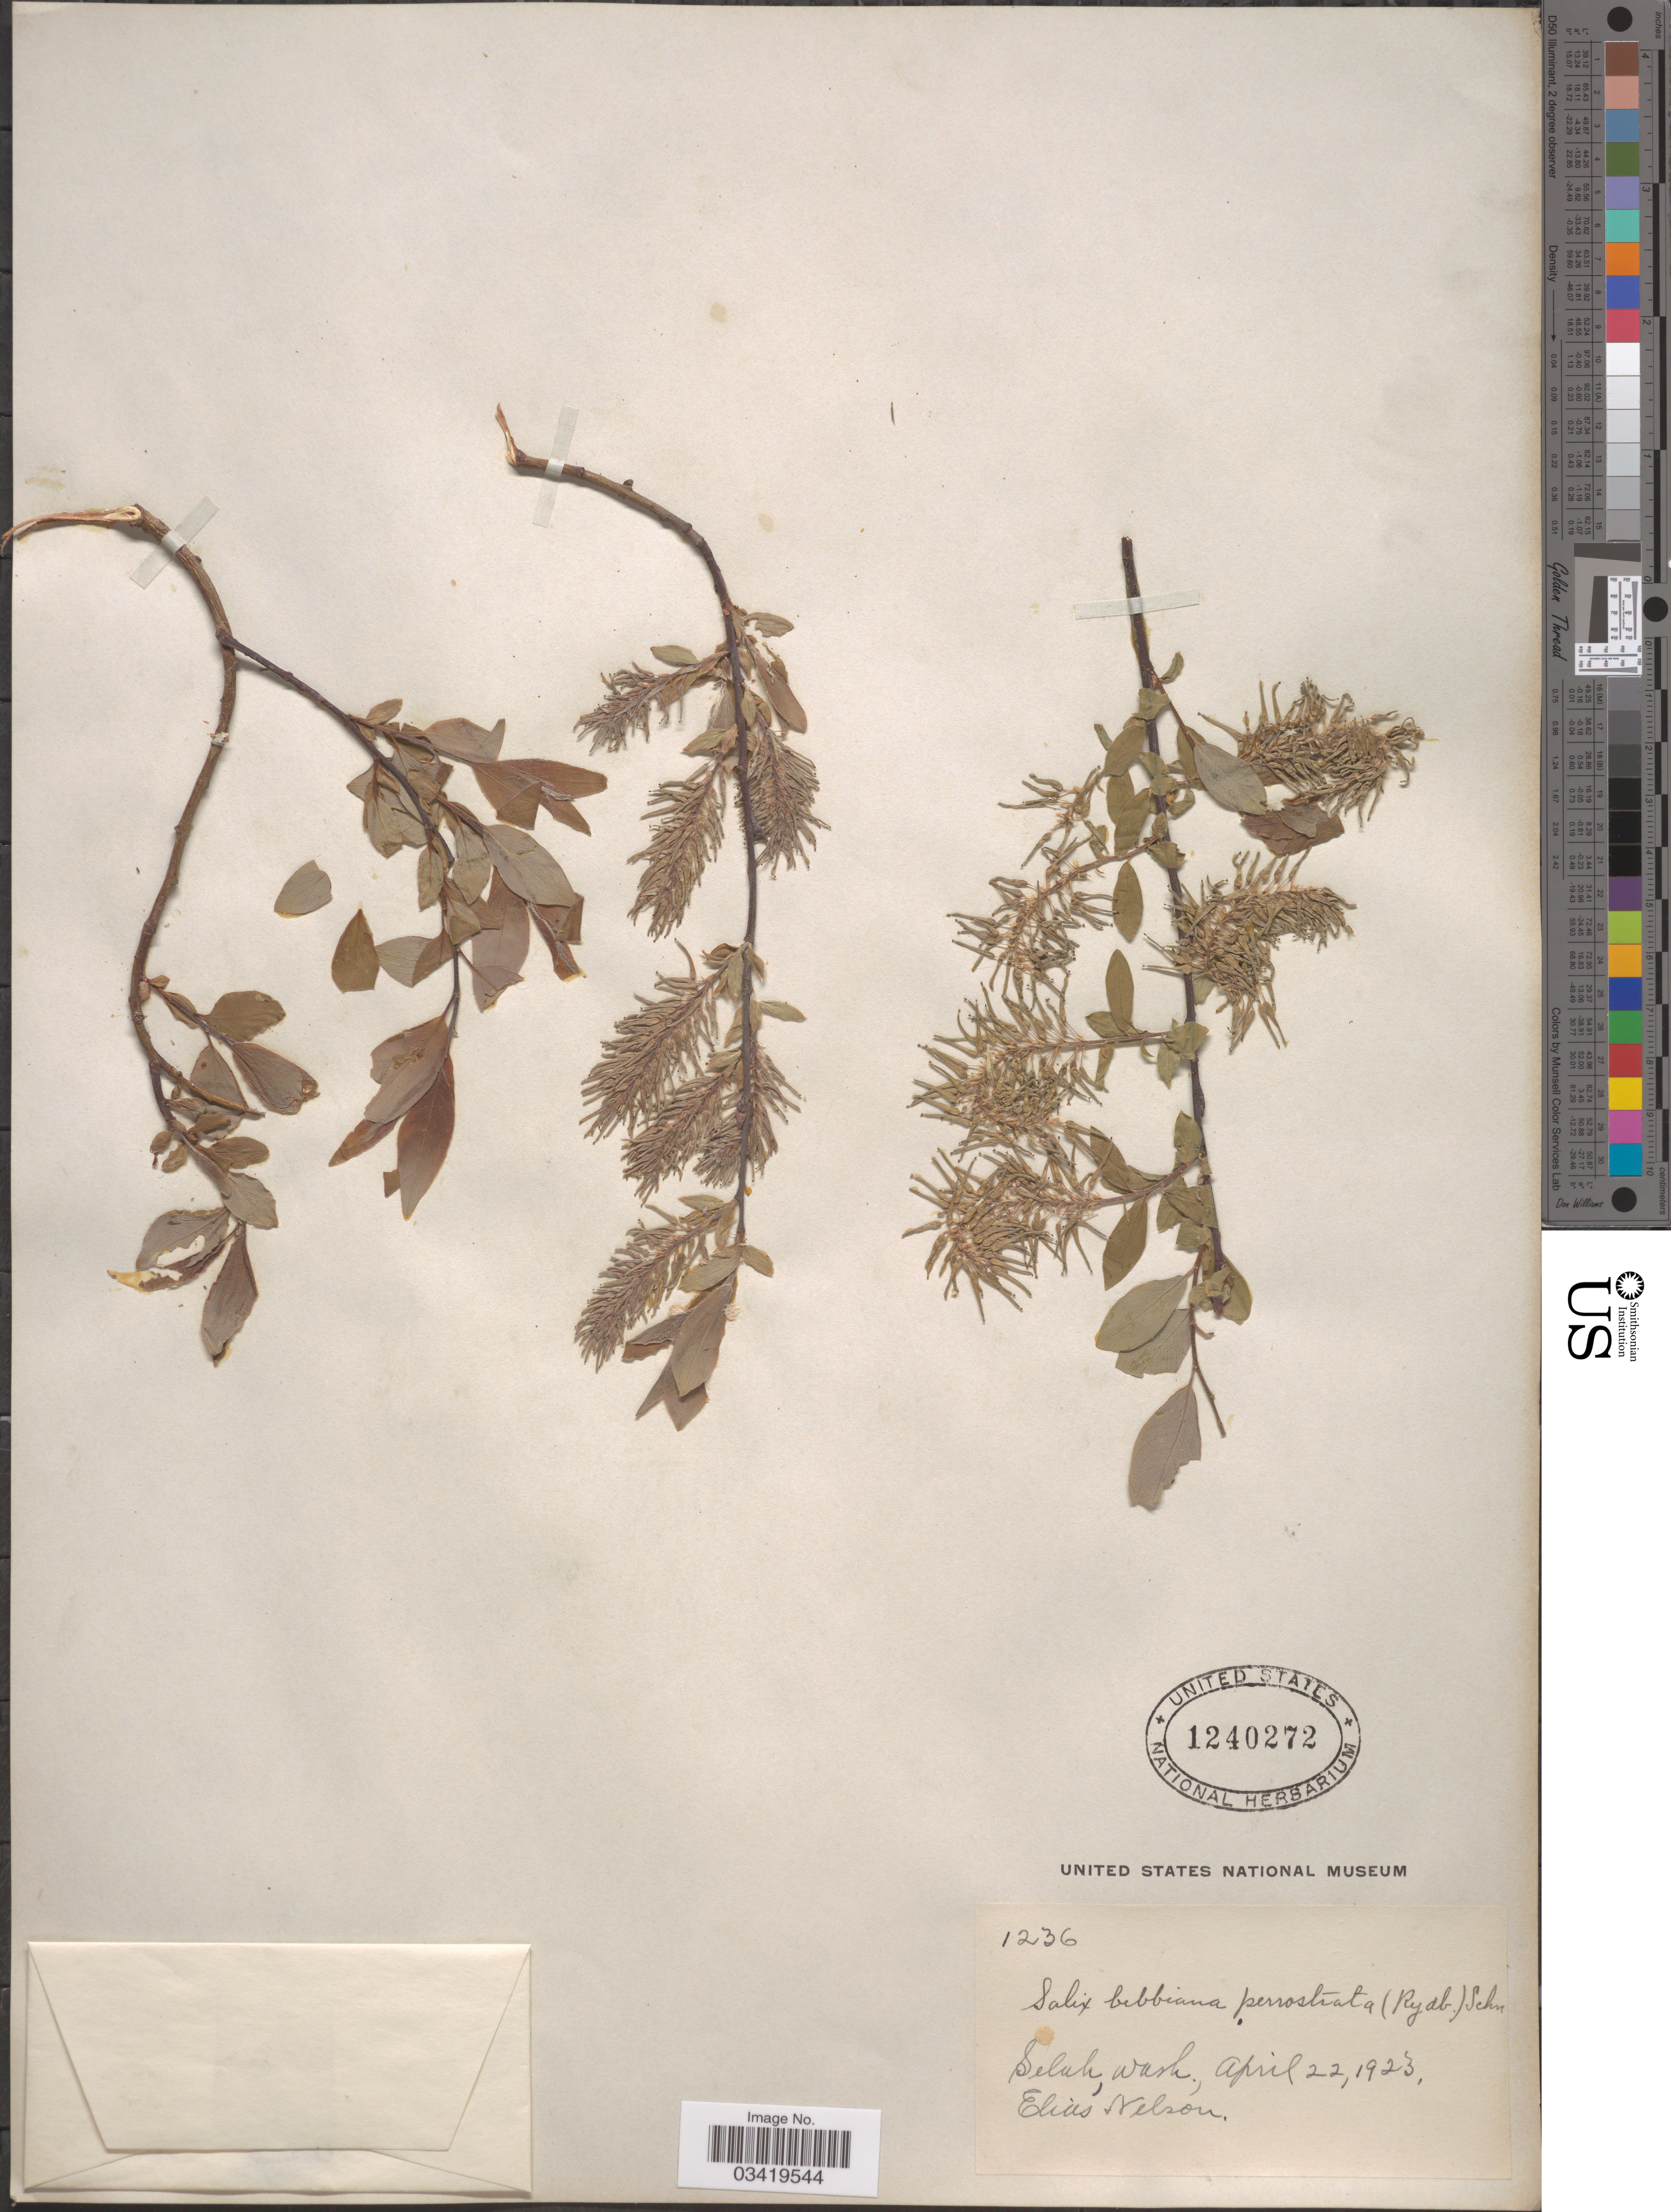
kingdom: Plantae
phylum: Tracheophyta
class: Magnoliopsida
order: Malpighiales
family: Salicaceae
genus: Salix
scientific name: Salix bebbiana var. perrostrata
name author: Sarg.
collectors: E. Nelson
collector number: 1236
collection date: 1923-04-22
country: United States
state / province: Washington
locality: Selah.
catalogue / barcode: US 1240272